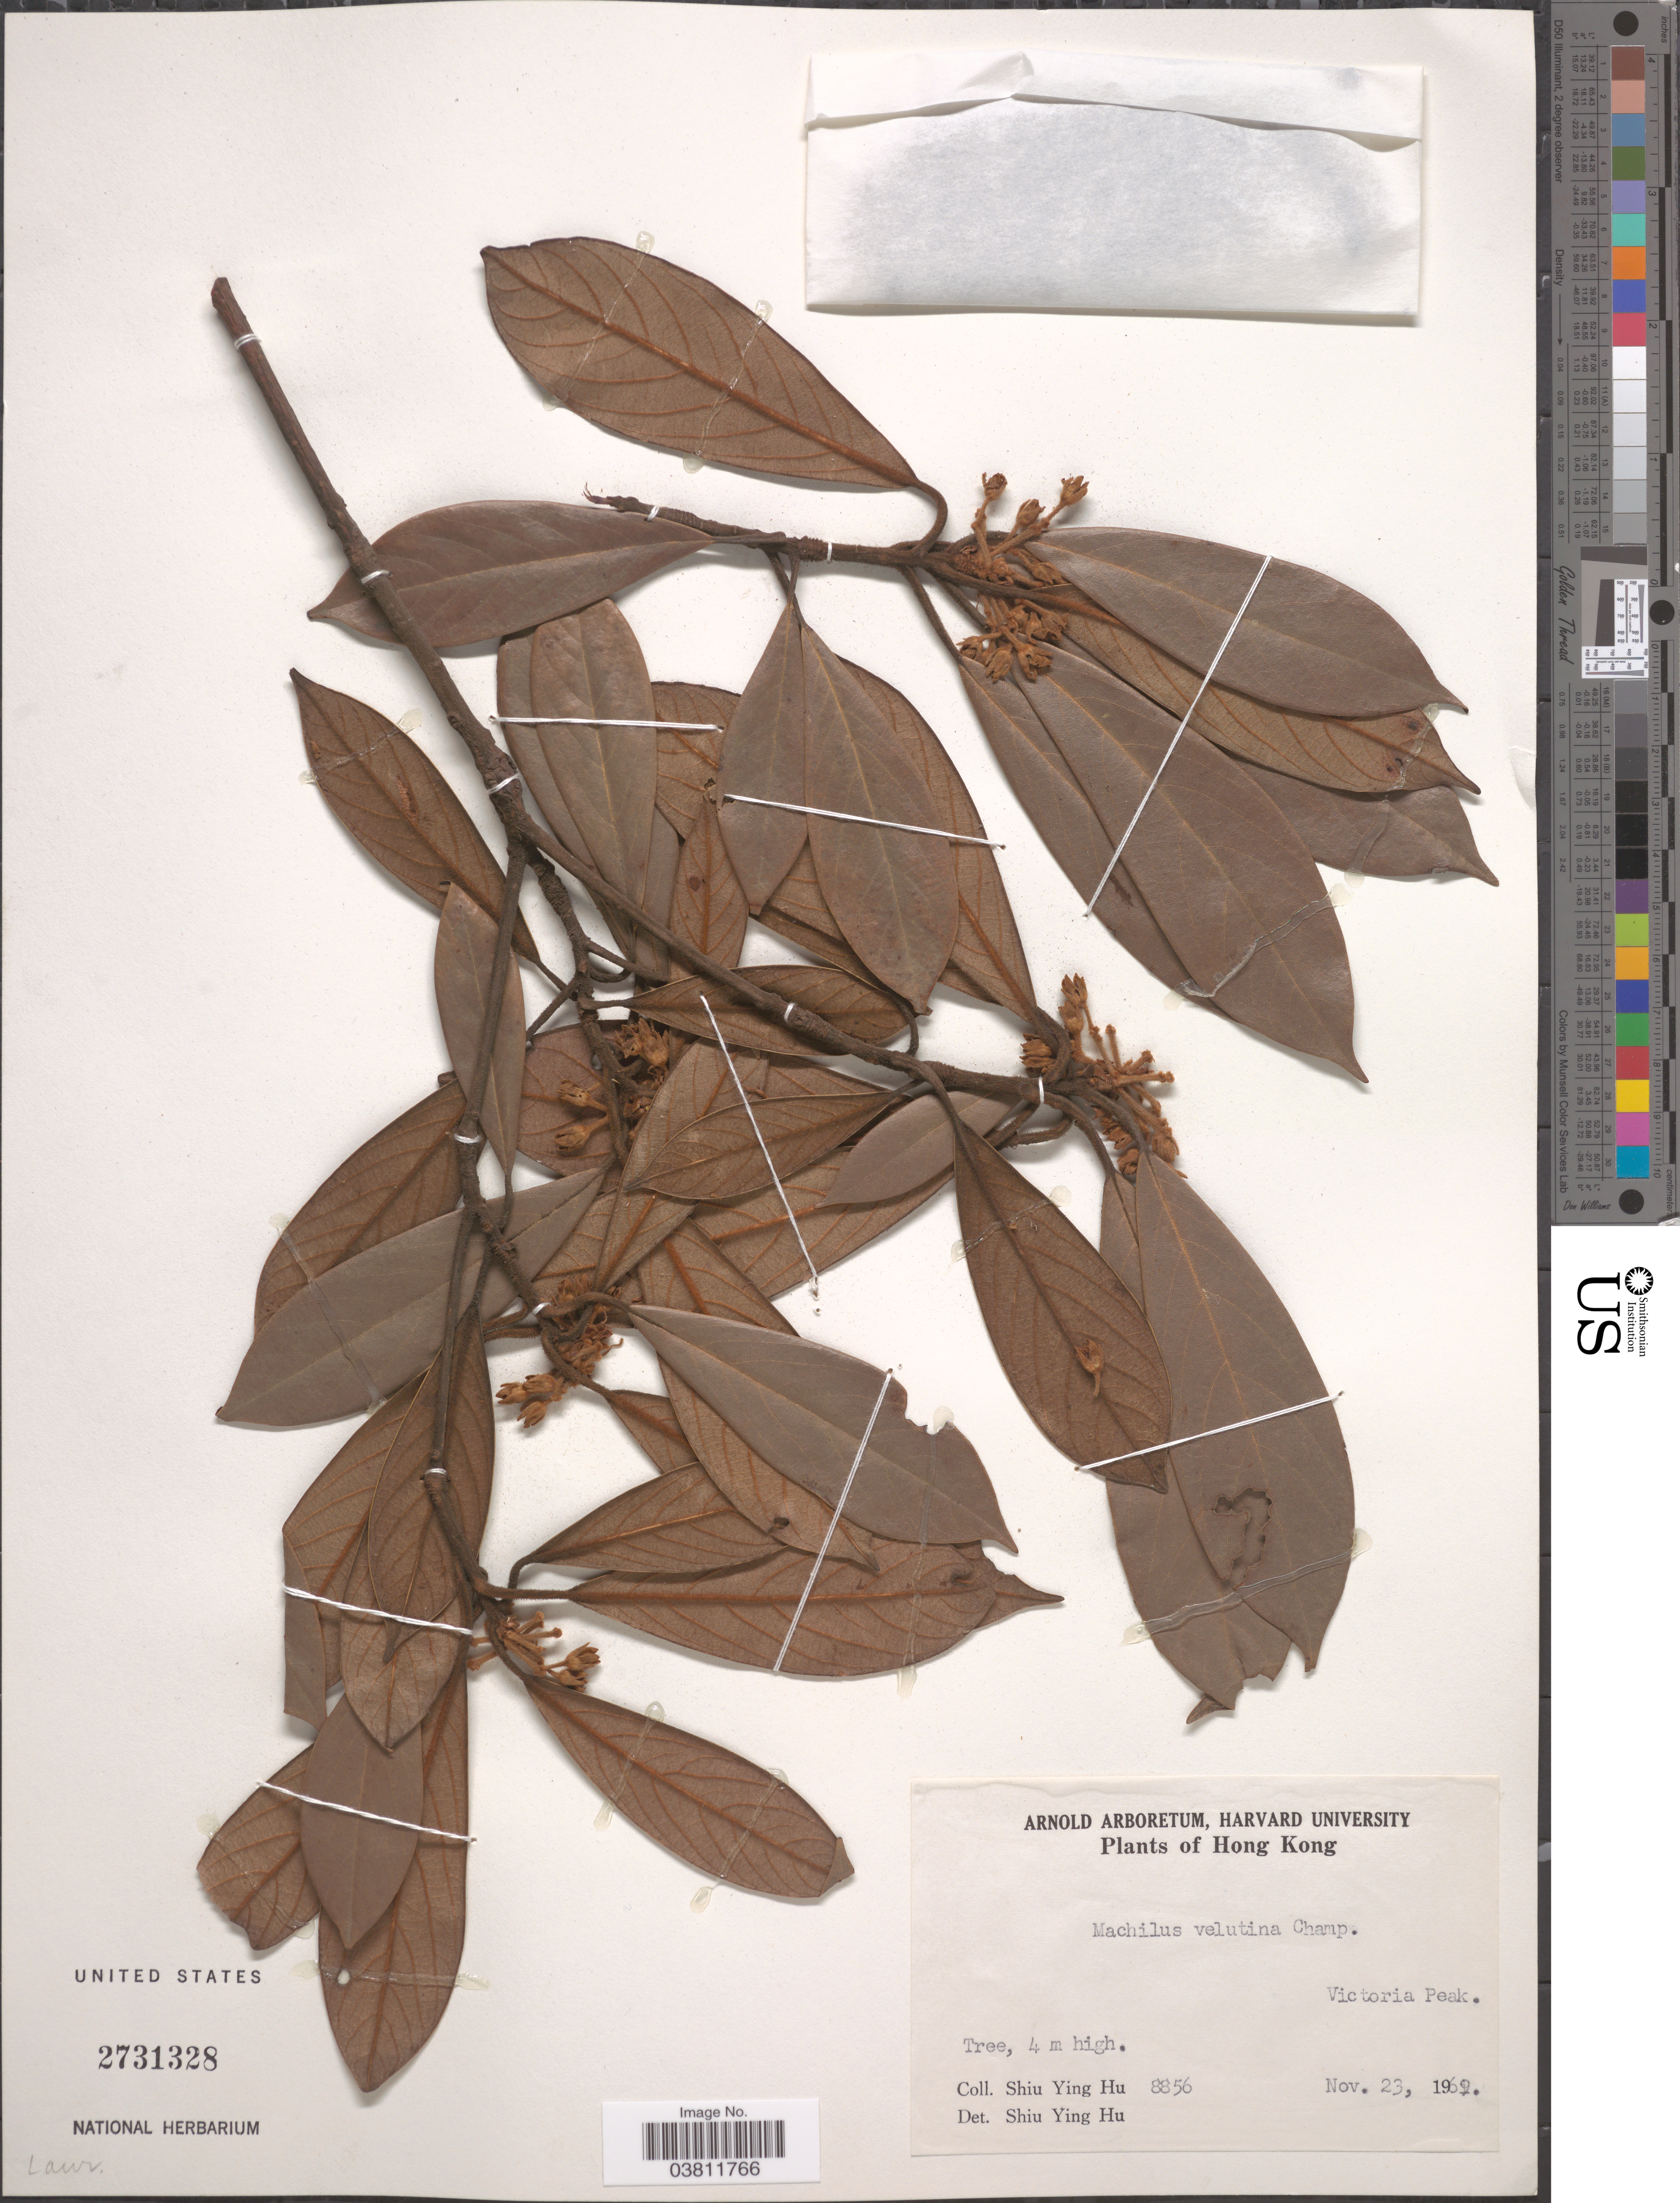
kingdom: Plantae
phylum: Tracheophyta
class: Magnoliopsida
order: Laurales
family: Lauraceae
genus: Machilus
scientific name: Machilus velutina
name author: Champ. ex Benth.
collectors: S. Y. Hu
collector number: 8856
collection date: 1969-11-23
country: China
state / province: Hong Kong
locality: Victoria Peak.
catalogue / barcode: US 2731328